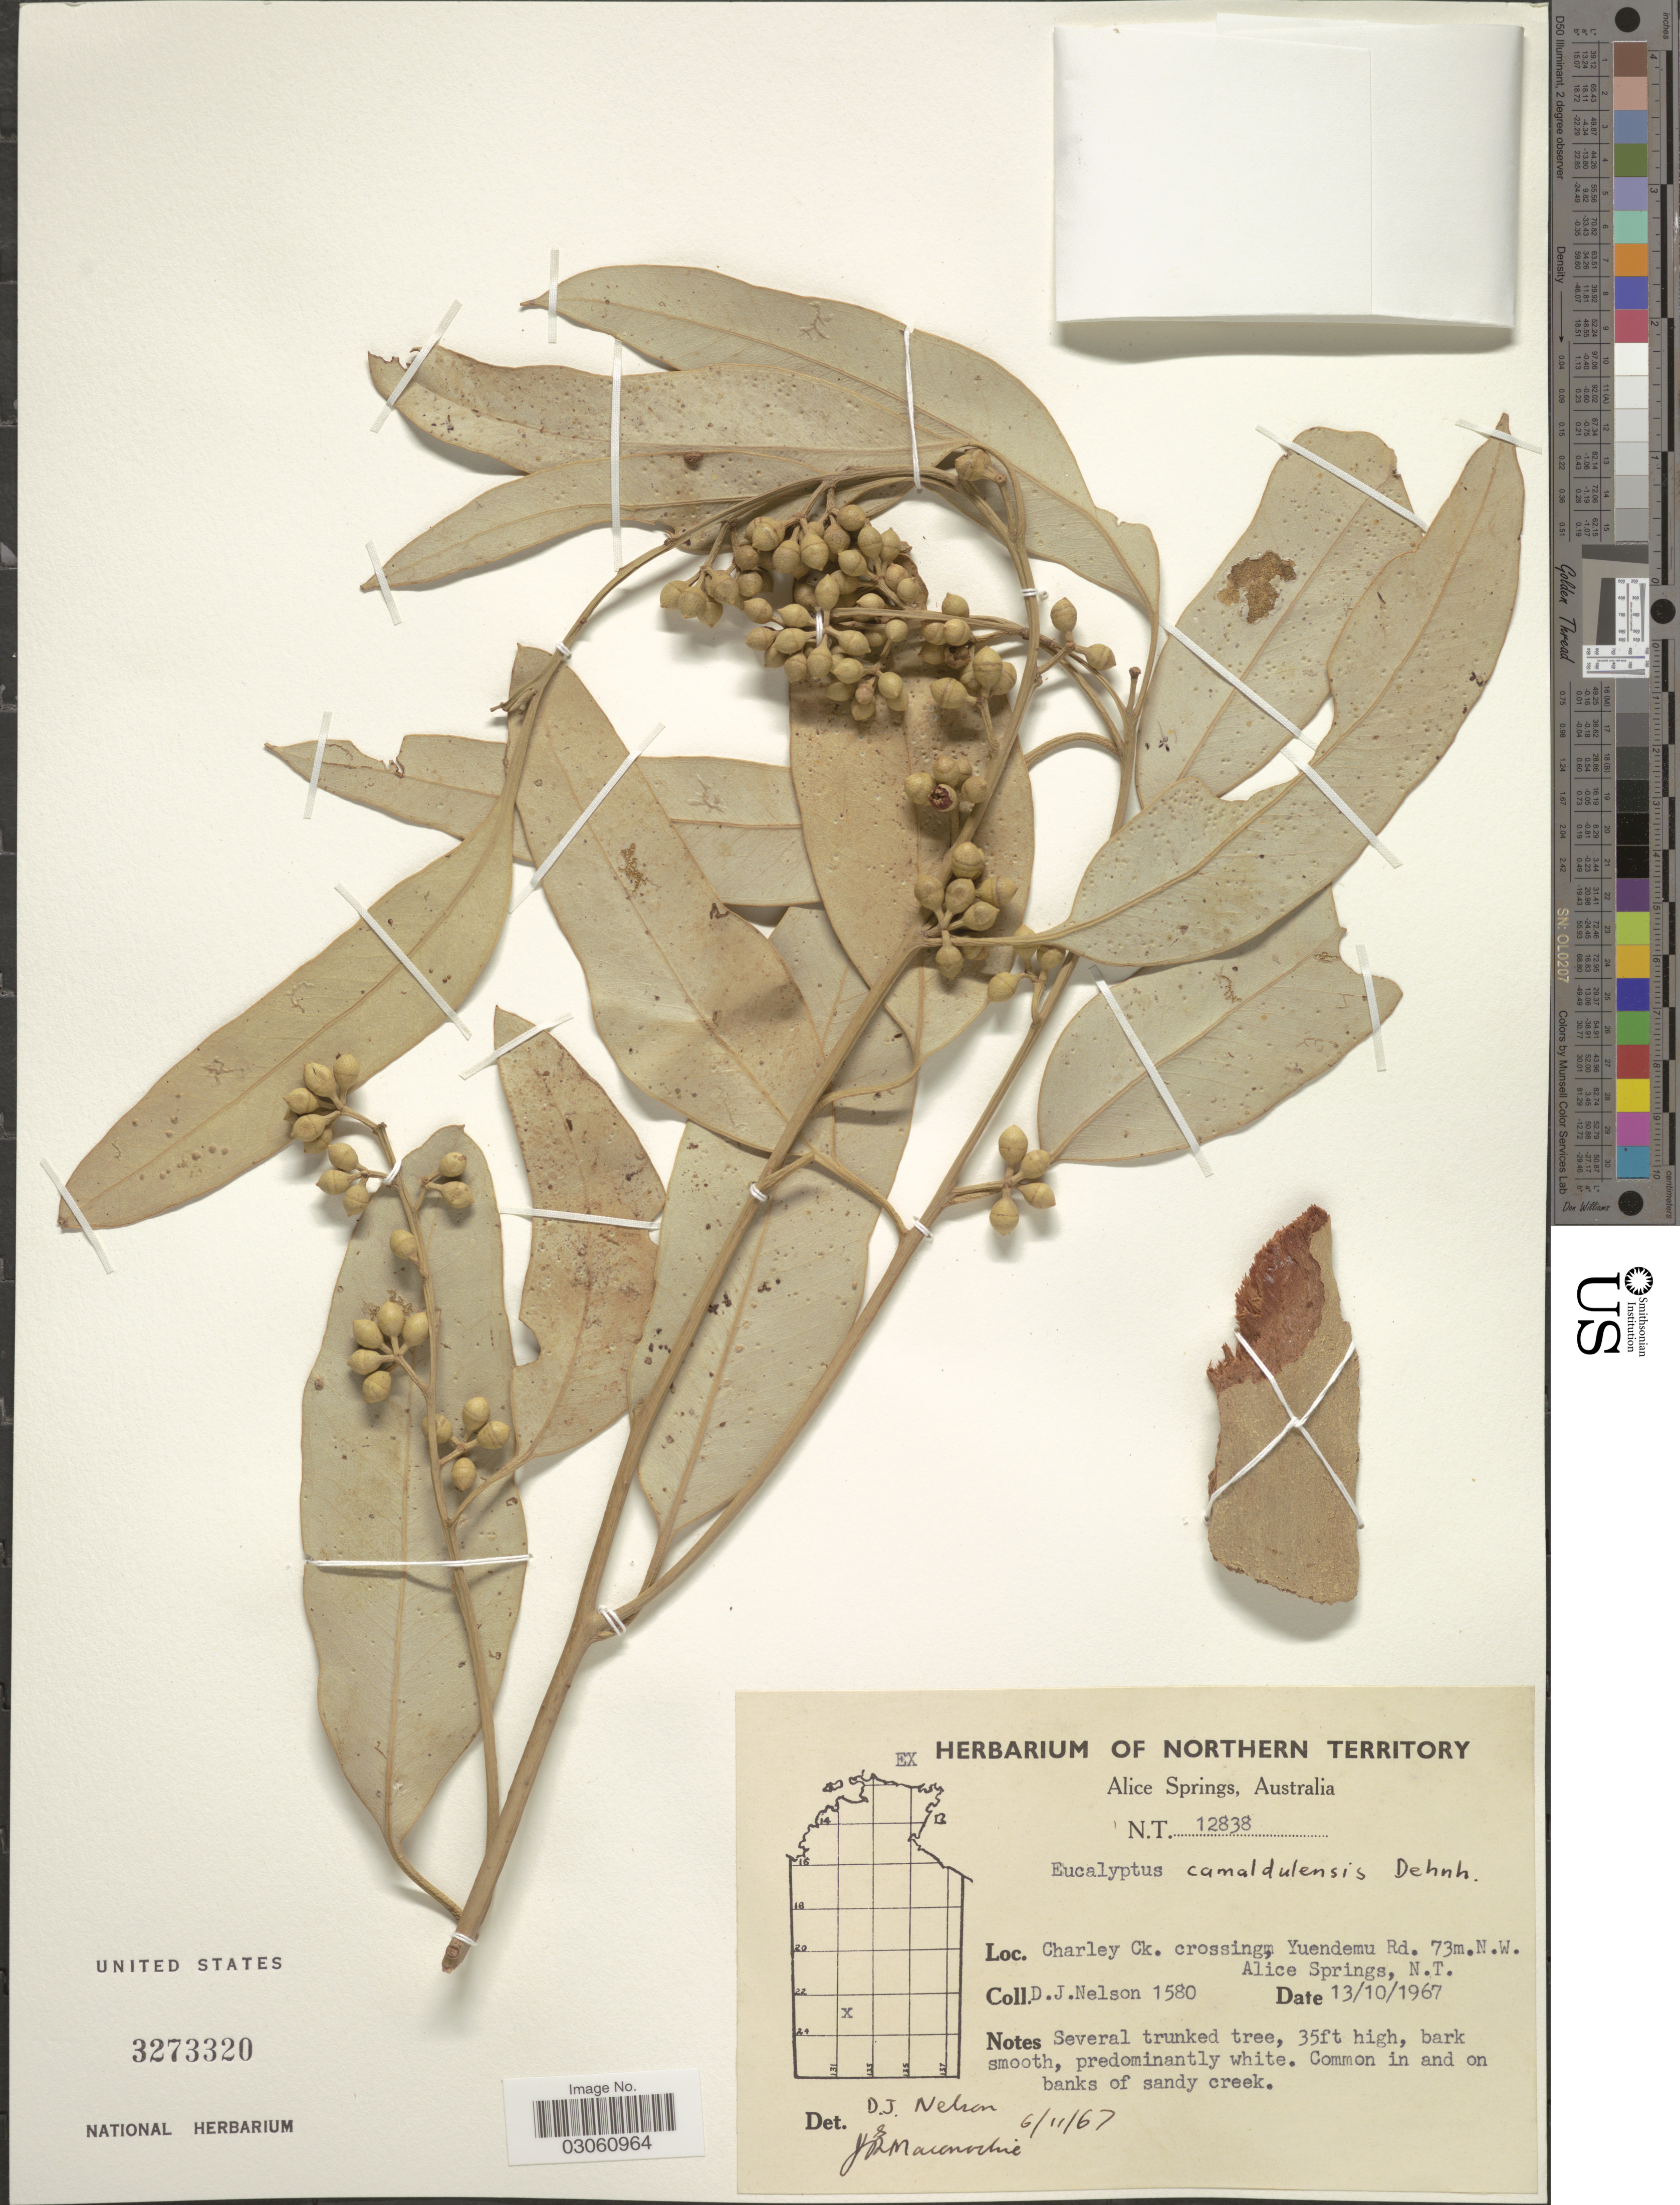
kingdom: Plantae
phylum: Tracheophyta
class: Magnoliopsida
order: Myrtales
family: Myrtaceae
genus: Eucalyptus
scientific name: Eucalyptus camaldulensis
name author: Dehnh.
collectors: D. J. Nelson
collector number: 1580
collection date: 1967-10-13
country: Australia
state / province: Northern Territory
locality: Charley Ck., crossing, Yuendemu Rd., 73m N.W. Alice Springs, N.T.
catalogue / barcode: US 3273320